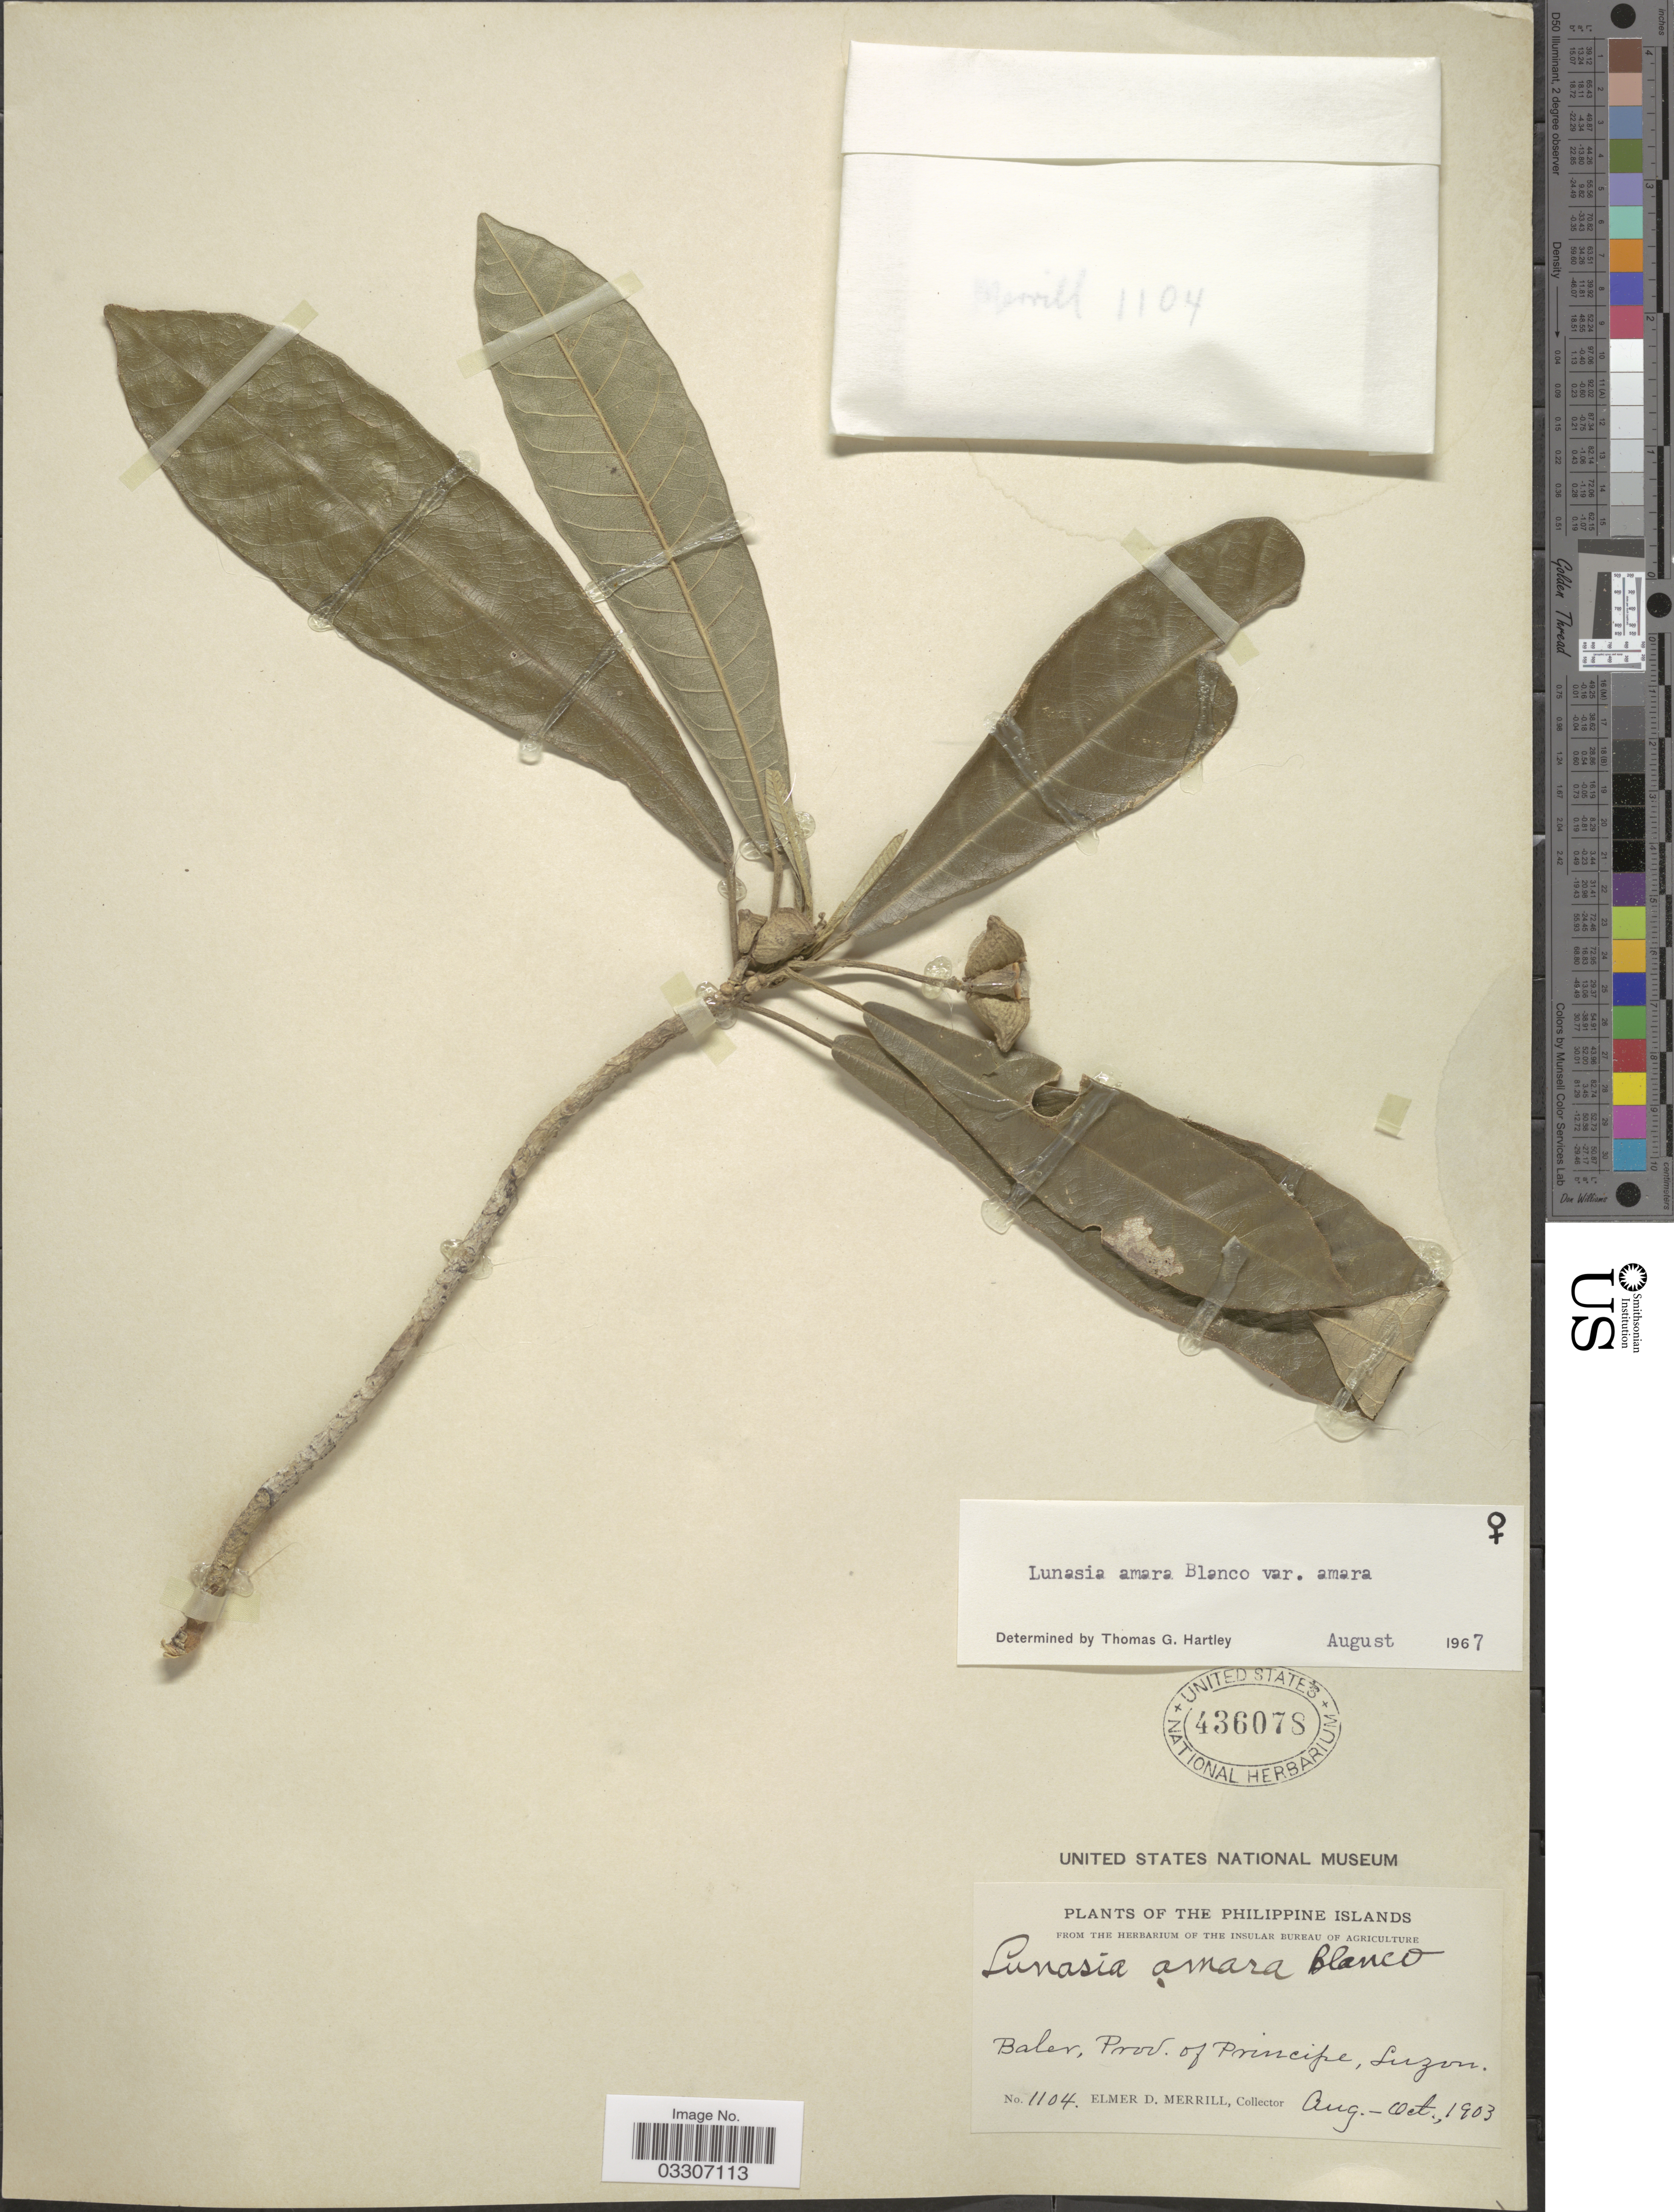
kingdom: Plantae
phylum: Tracheophyta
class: Magnoliopsida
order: Sapindales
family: Rutaceae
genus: Lunasia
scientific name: Lunasia amara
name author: Blanco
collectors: E. D. Merrill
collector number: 1104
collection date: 1903-08/1903-10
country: Philippines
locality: Baler, Prov. of Principe, Luzon.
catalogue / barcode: US 436078